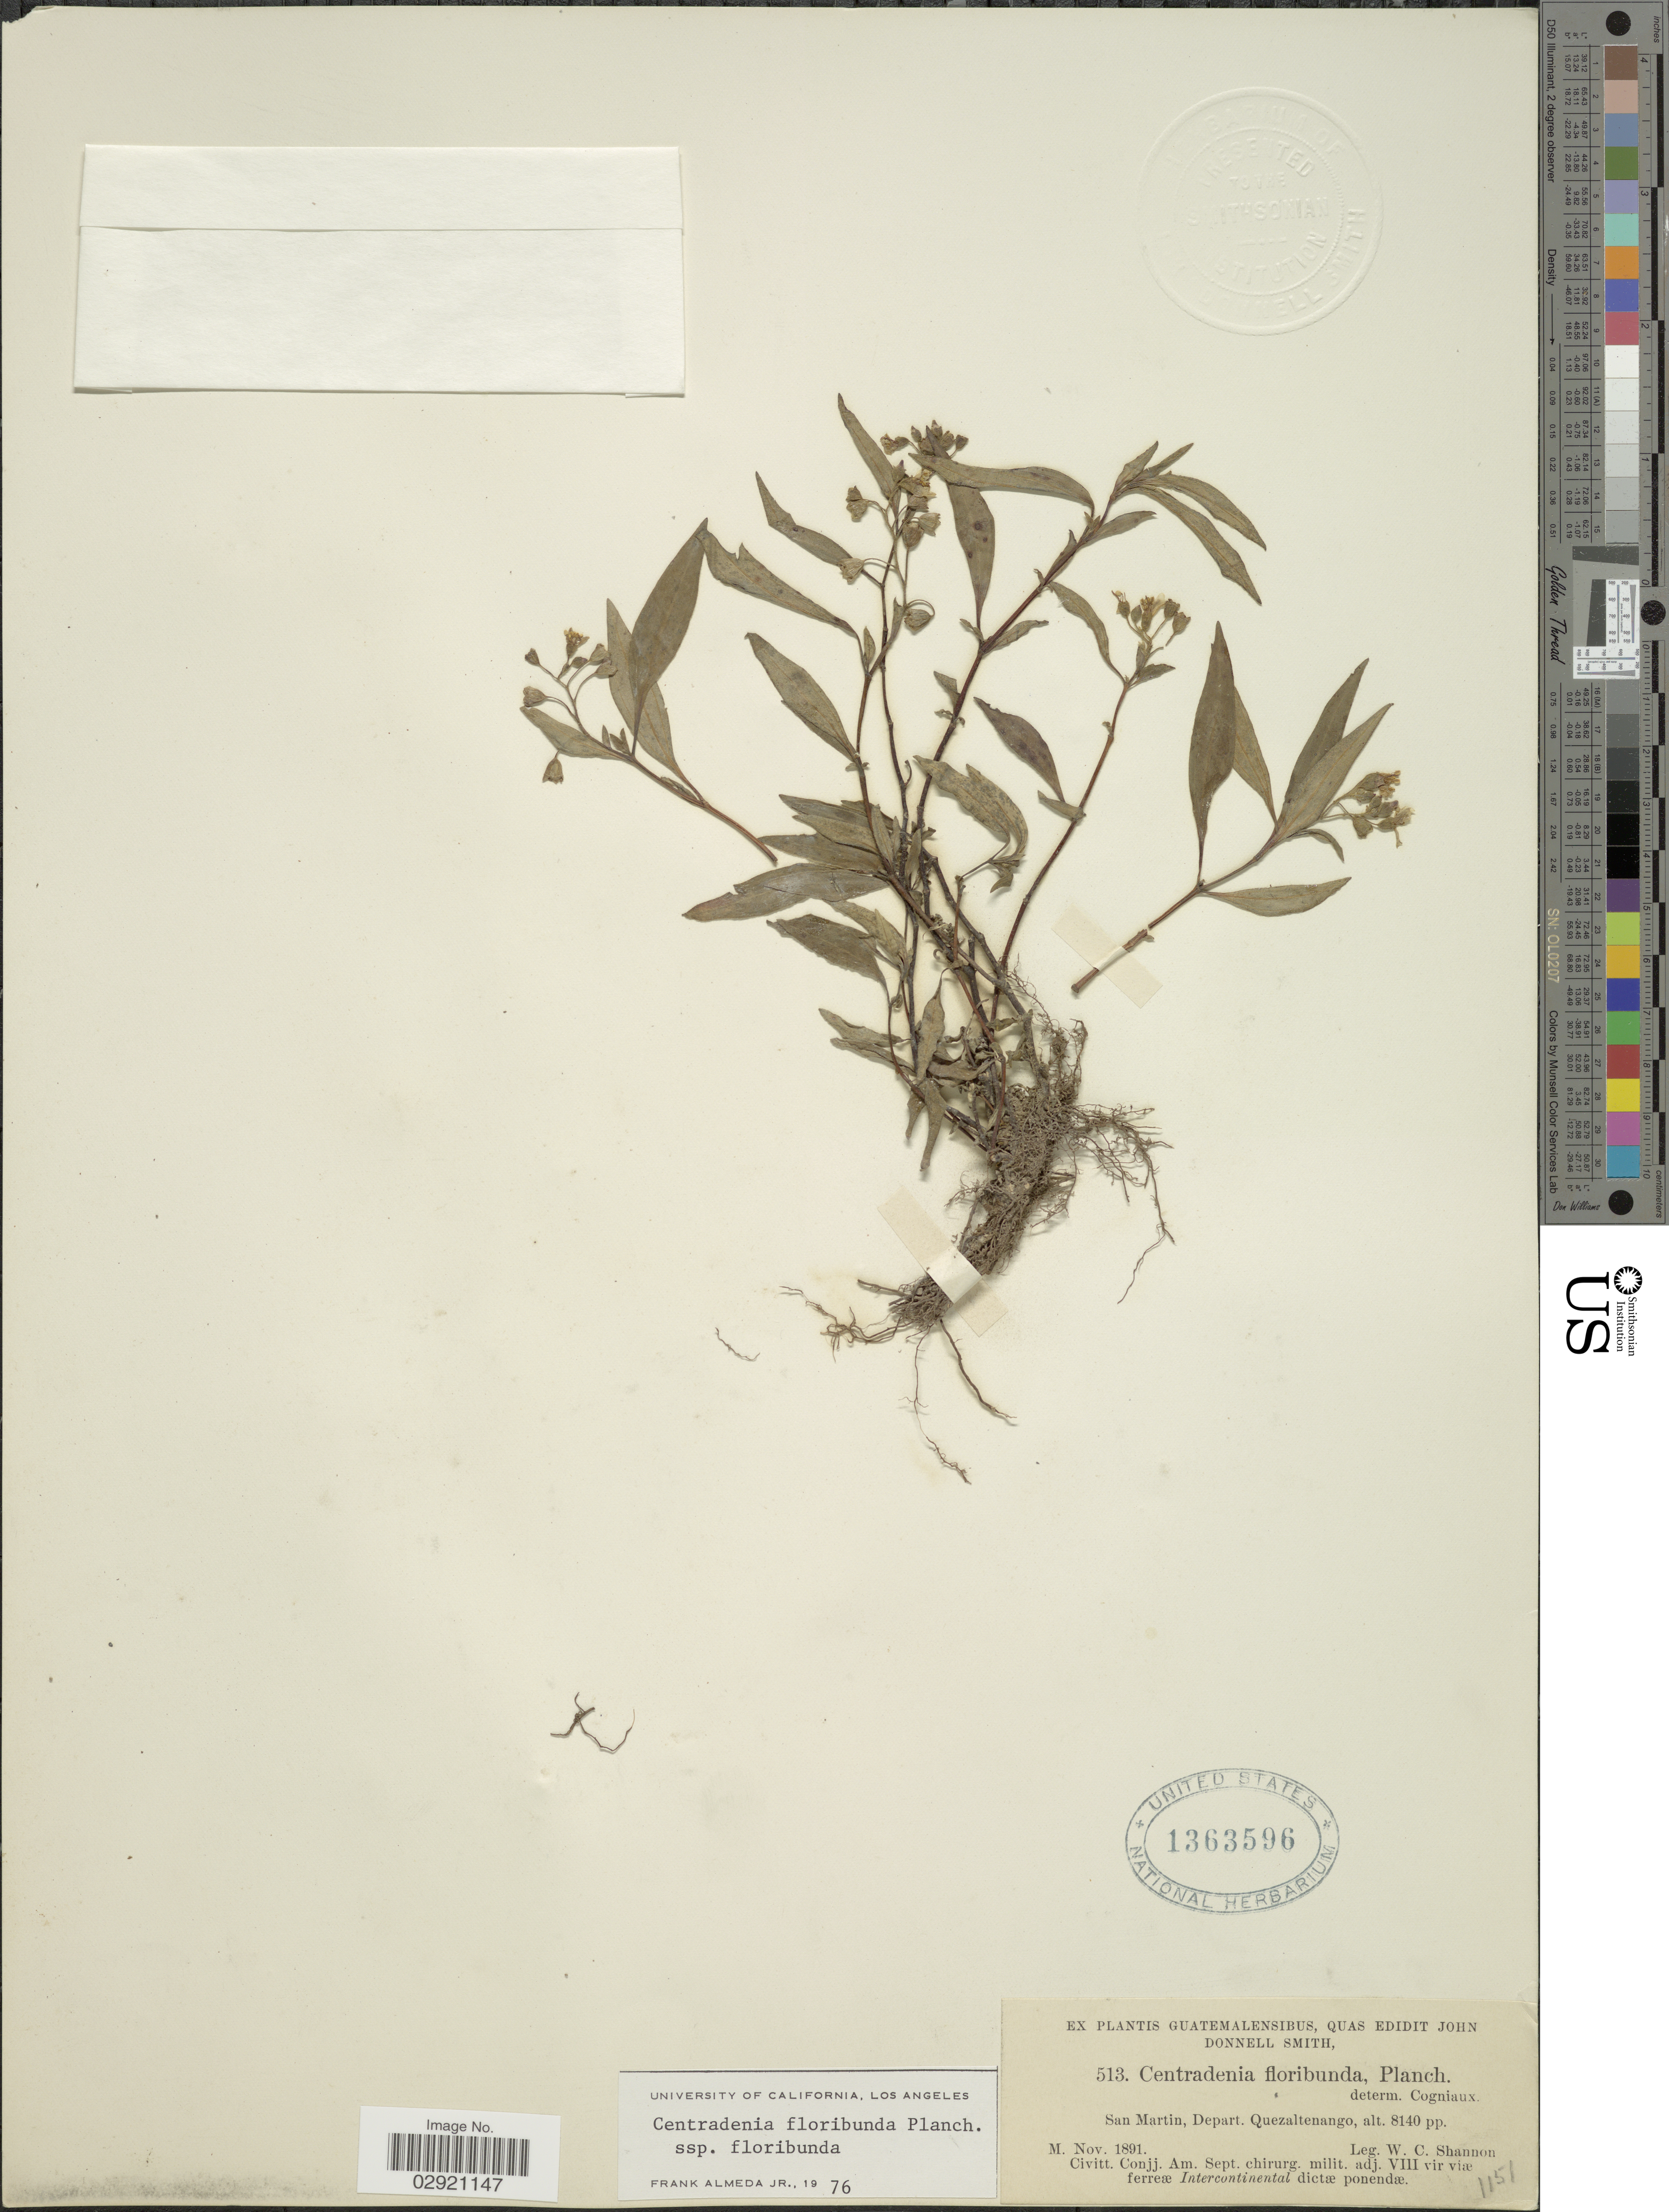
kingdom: Plantae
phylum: Tracheophyta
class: Magnoliopsida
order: Myrtales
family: Melastomataceae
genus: Centradenia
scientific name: Centradenia floribunda subsp. floribunda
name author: Planch.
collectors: W. C. Shannon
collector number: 513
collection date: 1891-11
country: Guatemala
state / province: Quetzaltenango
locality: San Martin, Depart. Quezaltenango.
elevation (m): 2481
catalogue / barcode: US 1363596